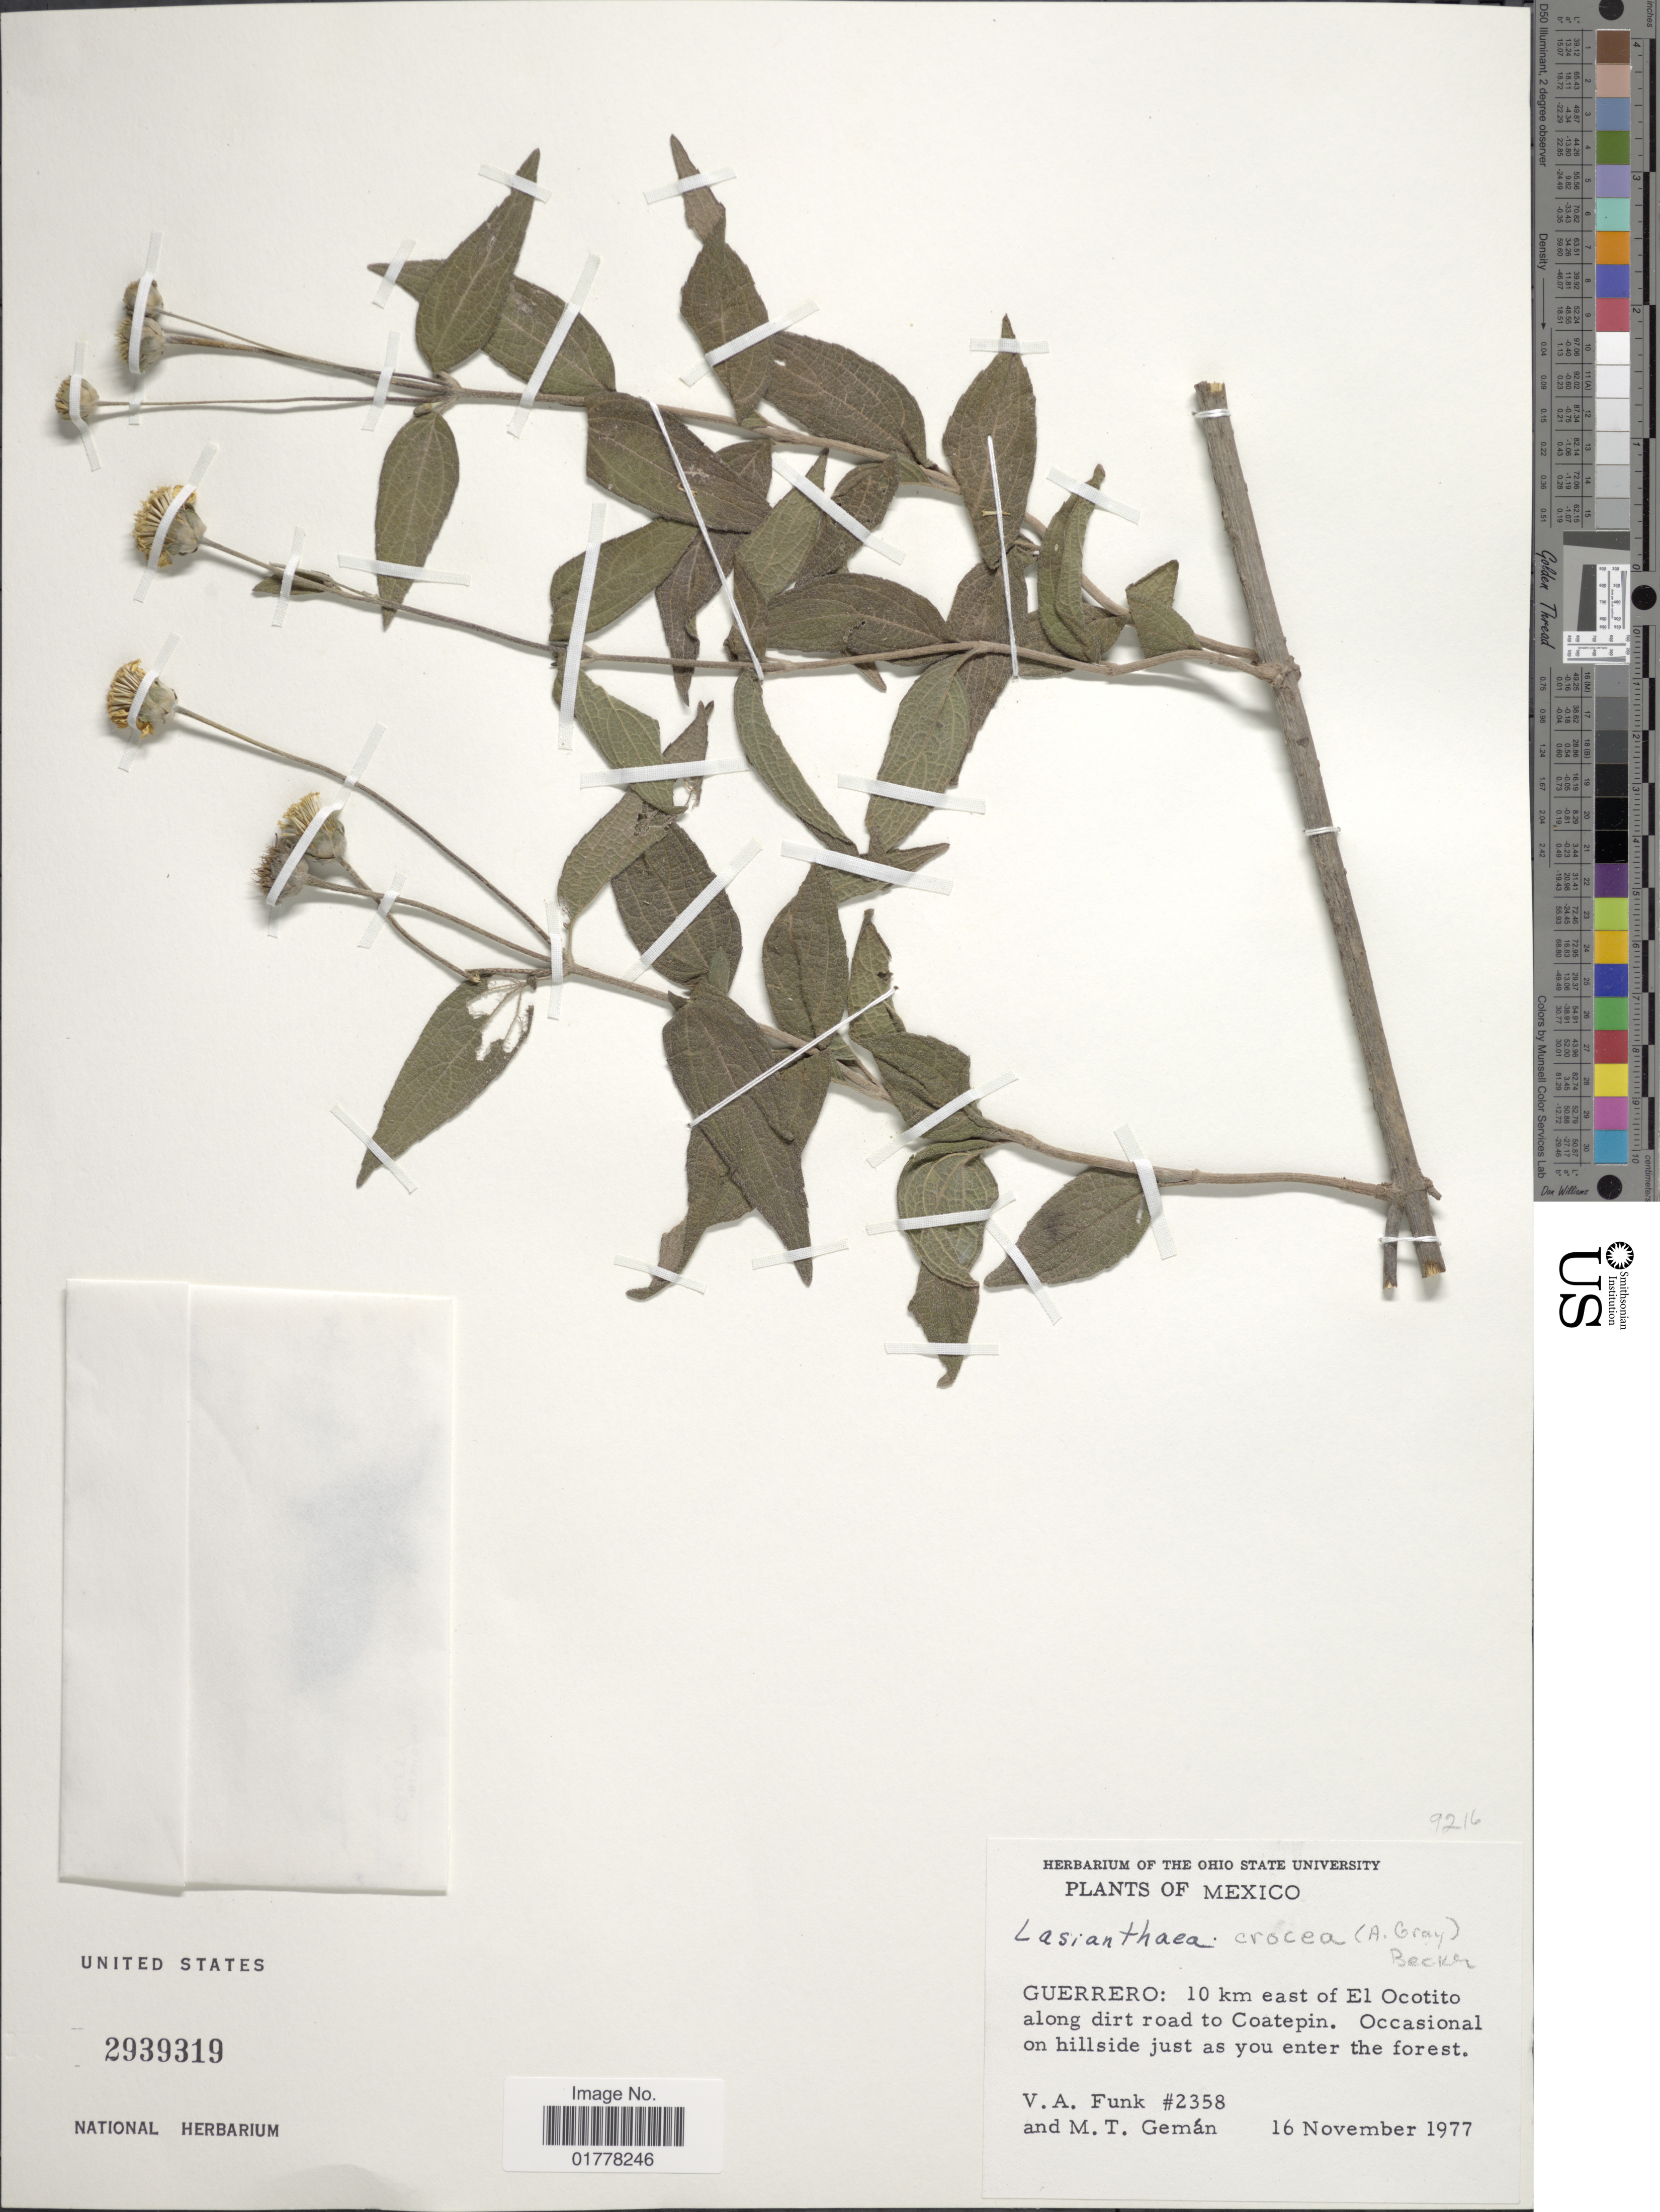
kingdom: Plantae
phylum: Tracheophyta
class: Magnoliopsida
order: Asterales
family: Asteraceae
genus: Lasianthaea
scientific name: Lasianthaea crocea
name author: (A. Gray) K.M. Becker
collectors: V. Funk & M. Gemán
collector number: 2358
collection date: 1977-11-16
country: Mexico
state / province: Guerrero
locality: Guerrero: 10 km east of El Ocotito along dirt road to Coatepin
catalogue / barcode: US 2939319